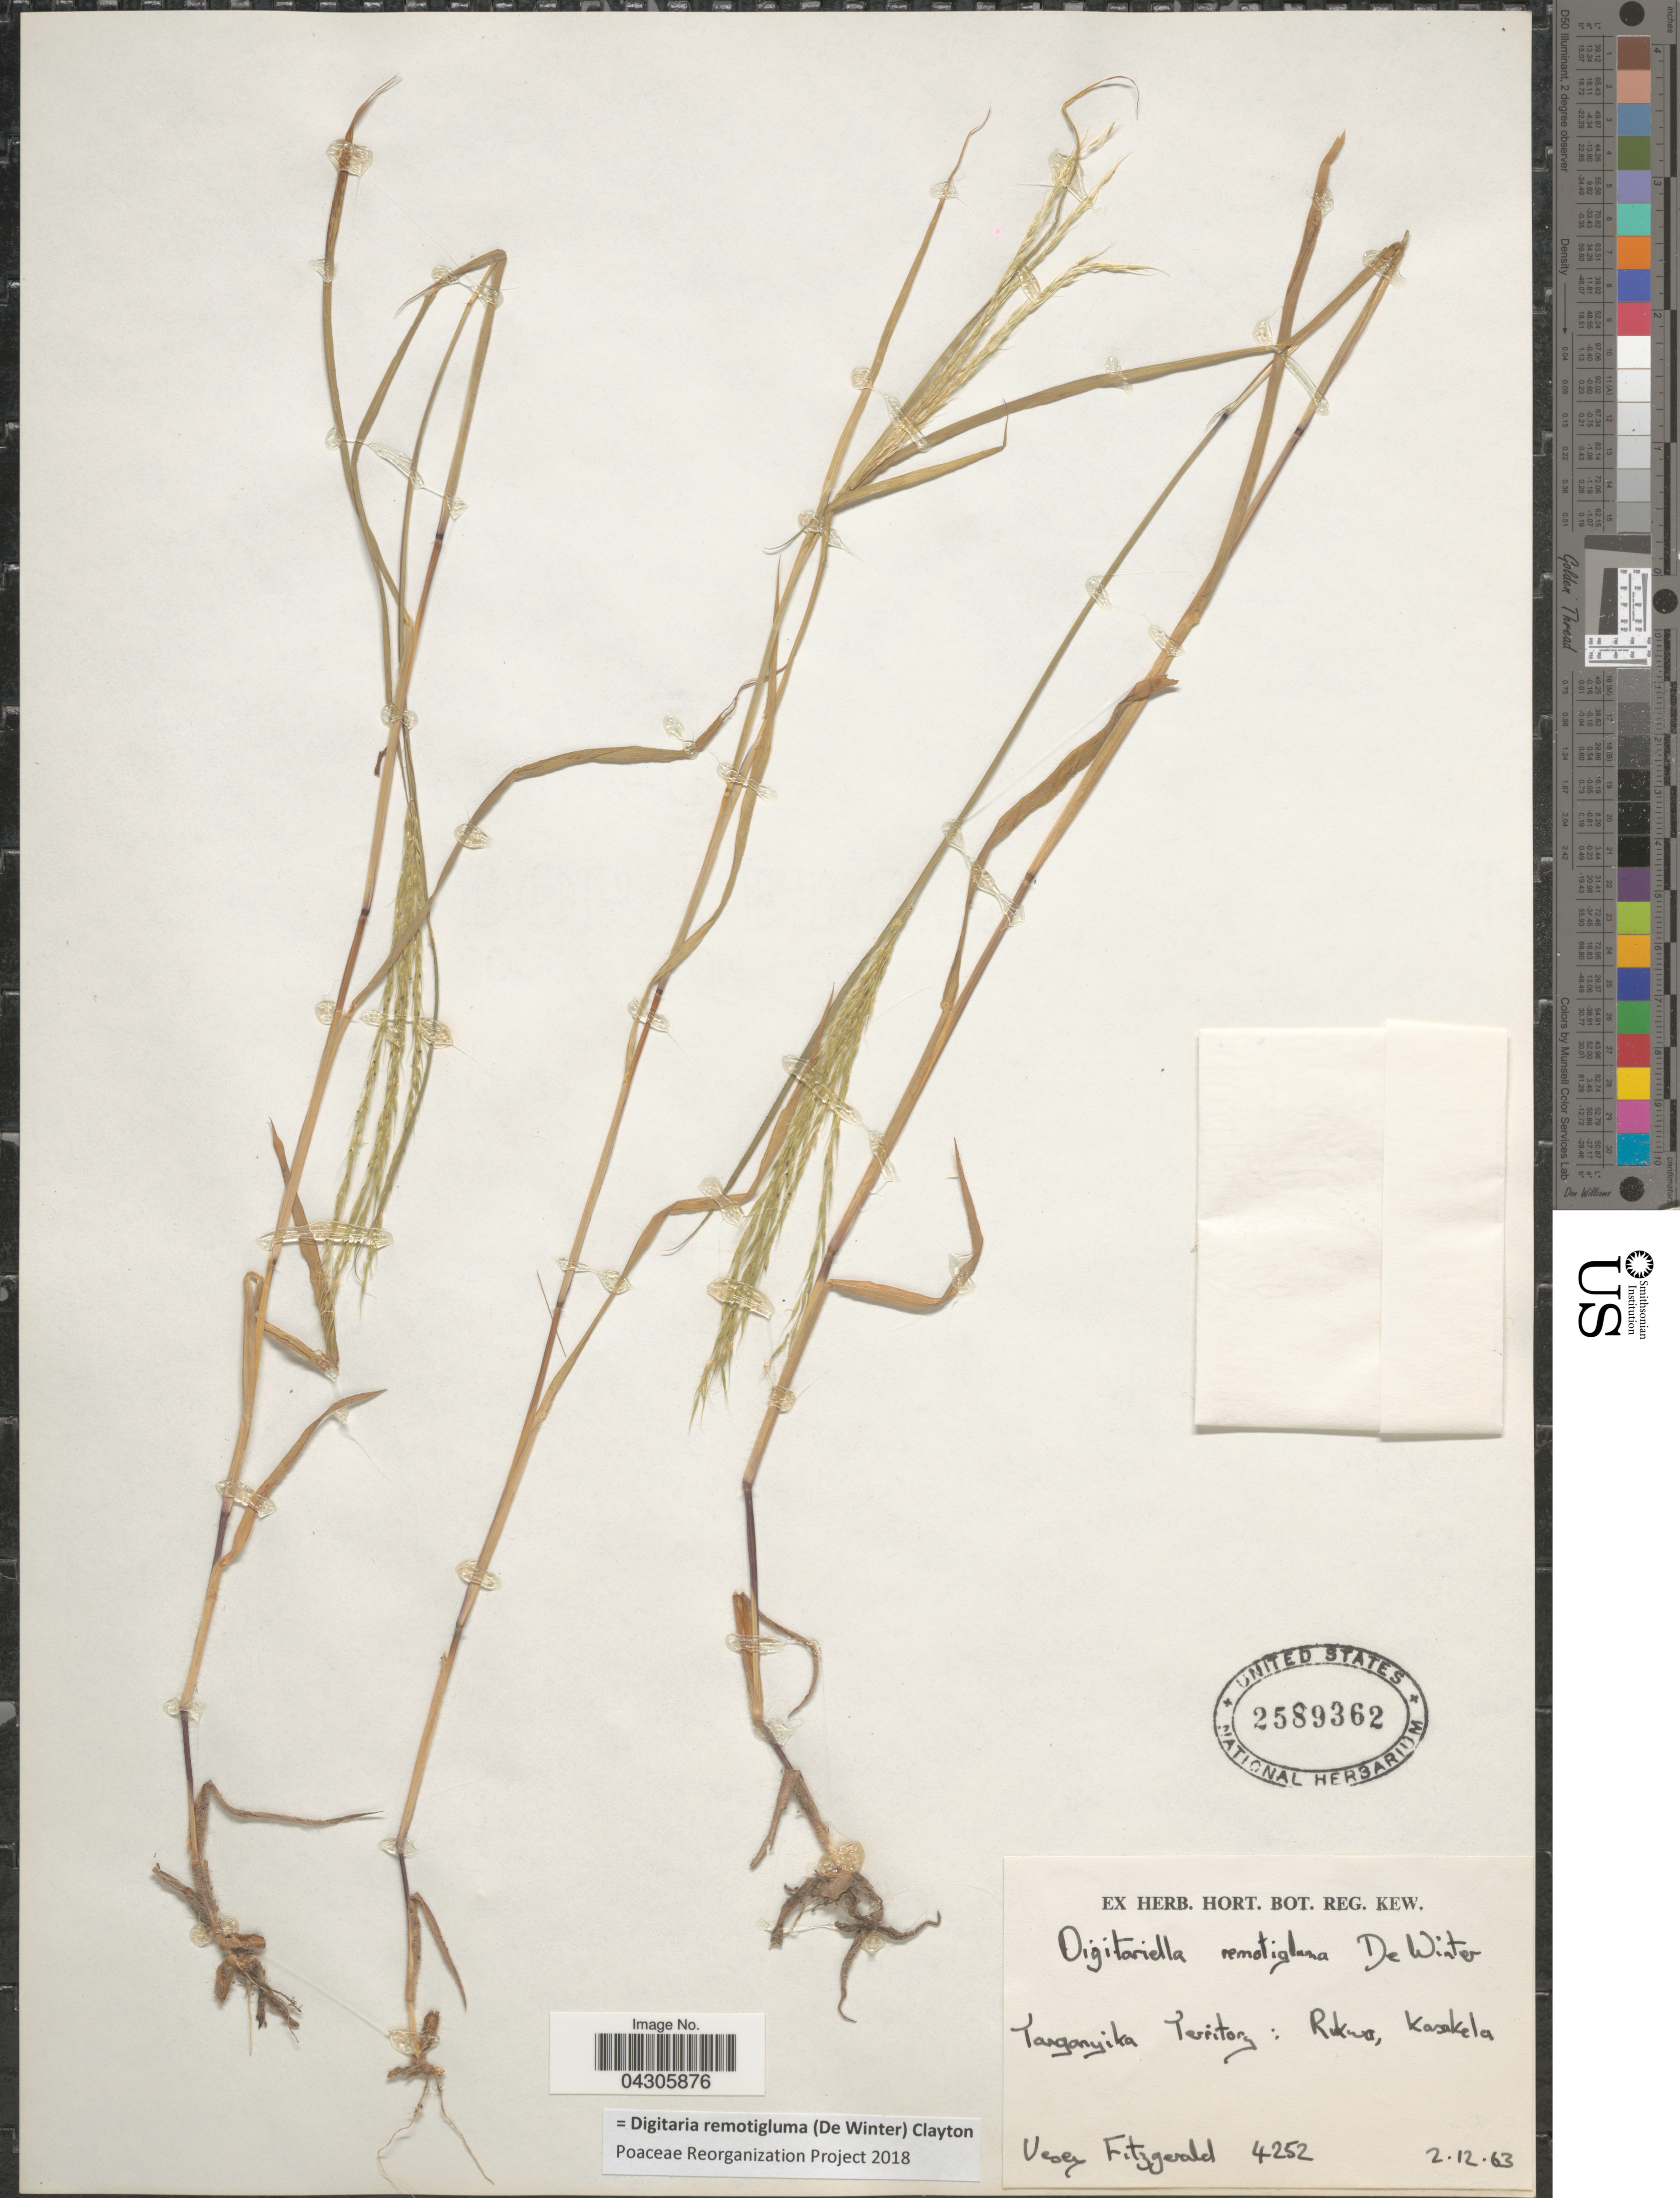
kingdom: Plantae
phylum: Tracheophyta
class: Liliopsida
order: Poales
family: Poaceae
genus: Digitaria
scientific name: Digitaria remotigluma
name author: (De Winter) Clayton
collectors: V. Fitzgerald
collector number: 4252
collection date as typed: Transcribed d/m/y: 2/12/63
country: Tanzania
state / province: Rukwa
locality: Tanganyika Territory: Kasakela.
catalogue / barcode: US 2589362